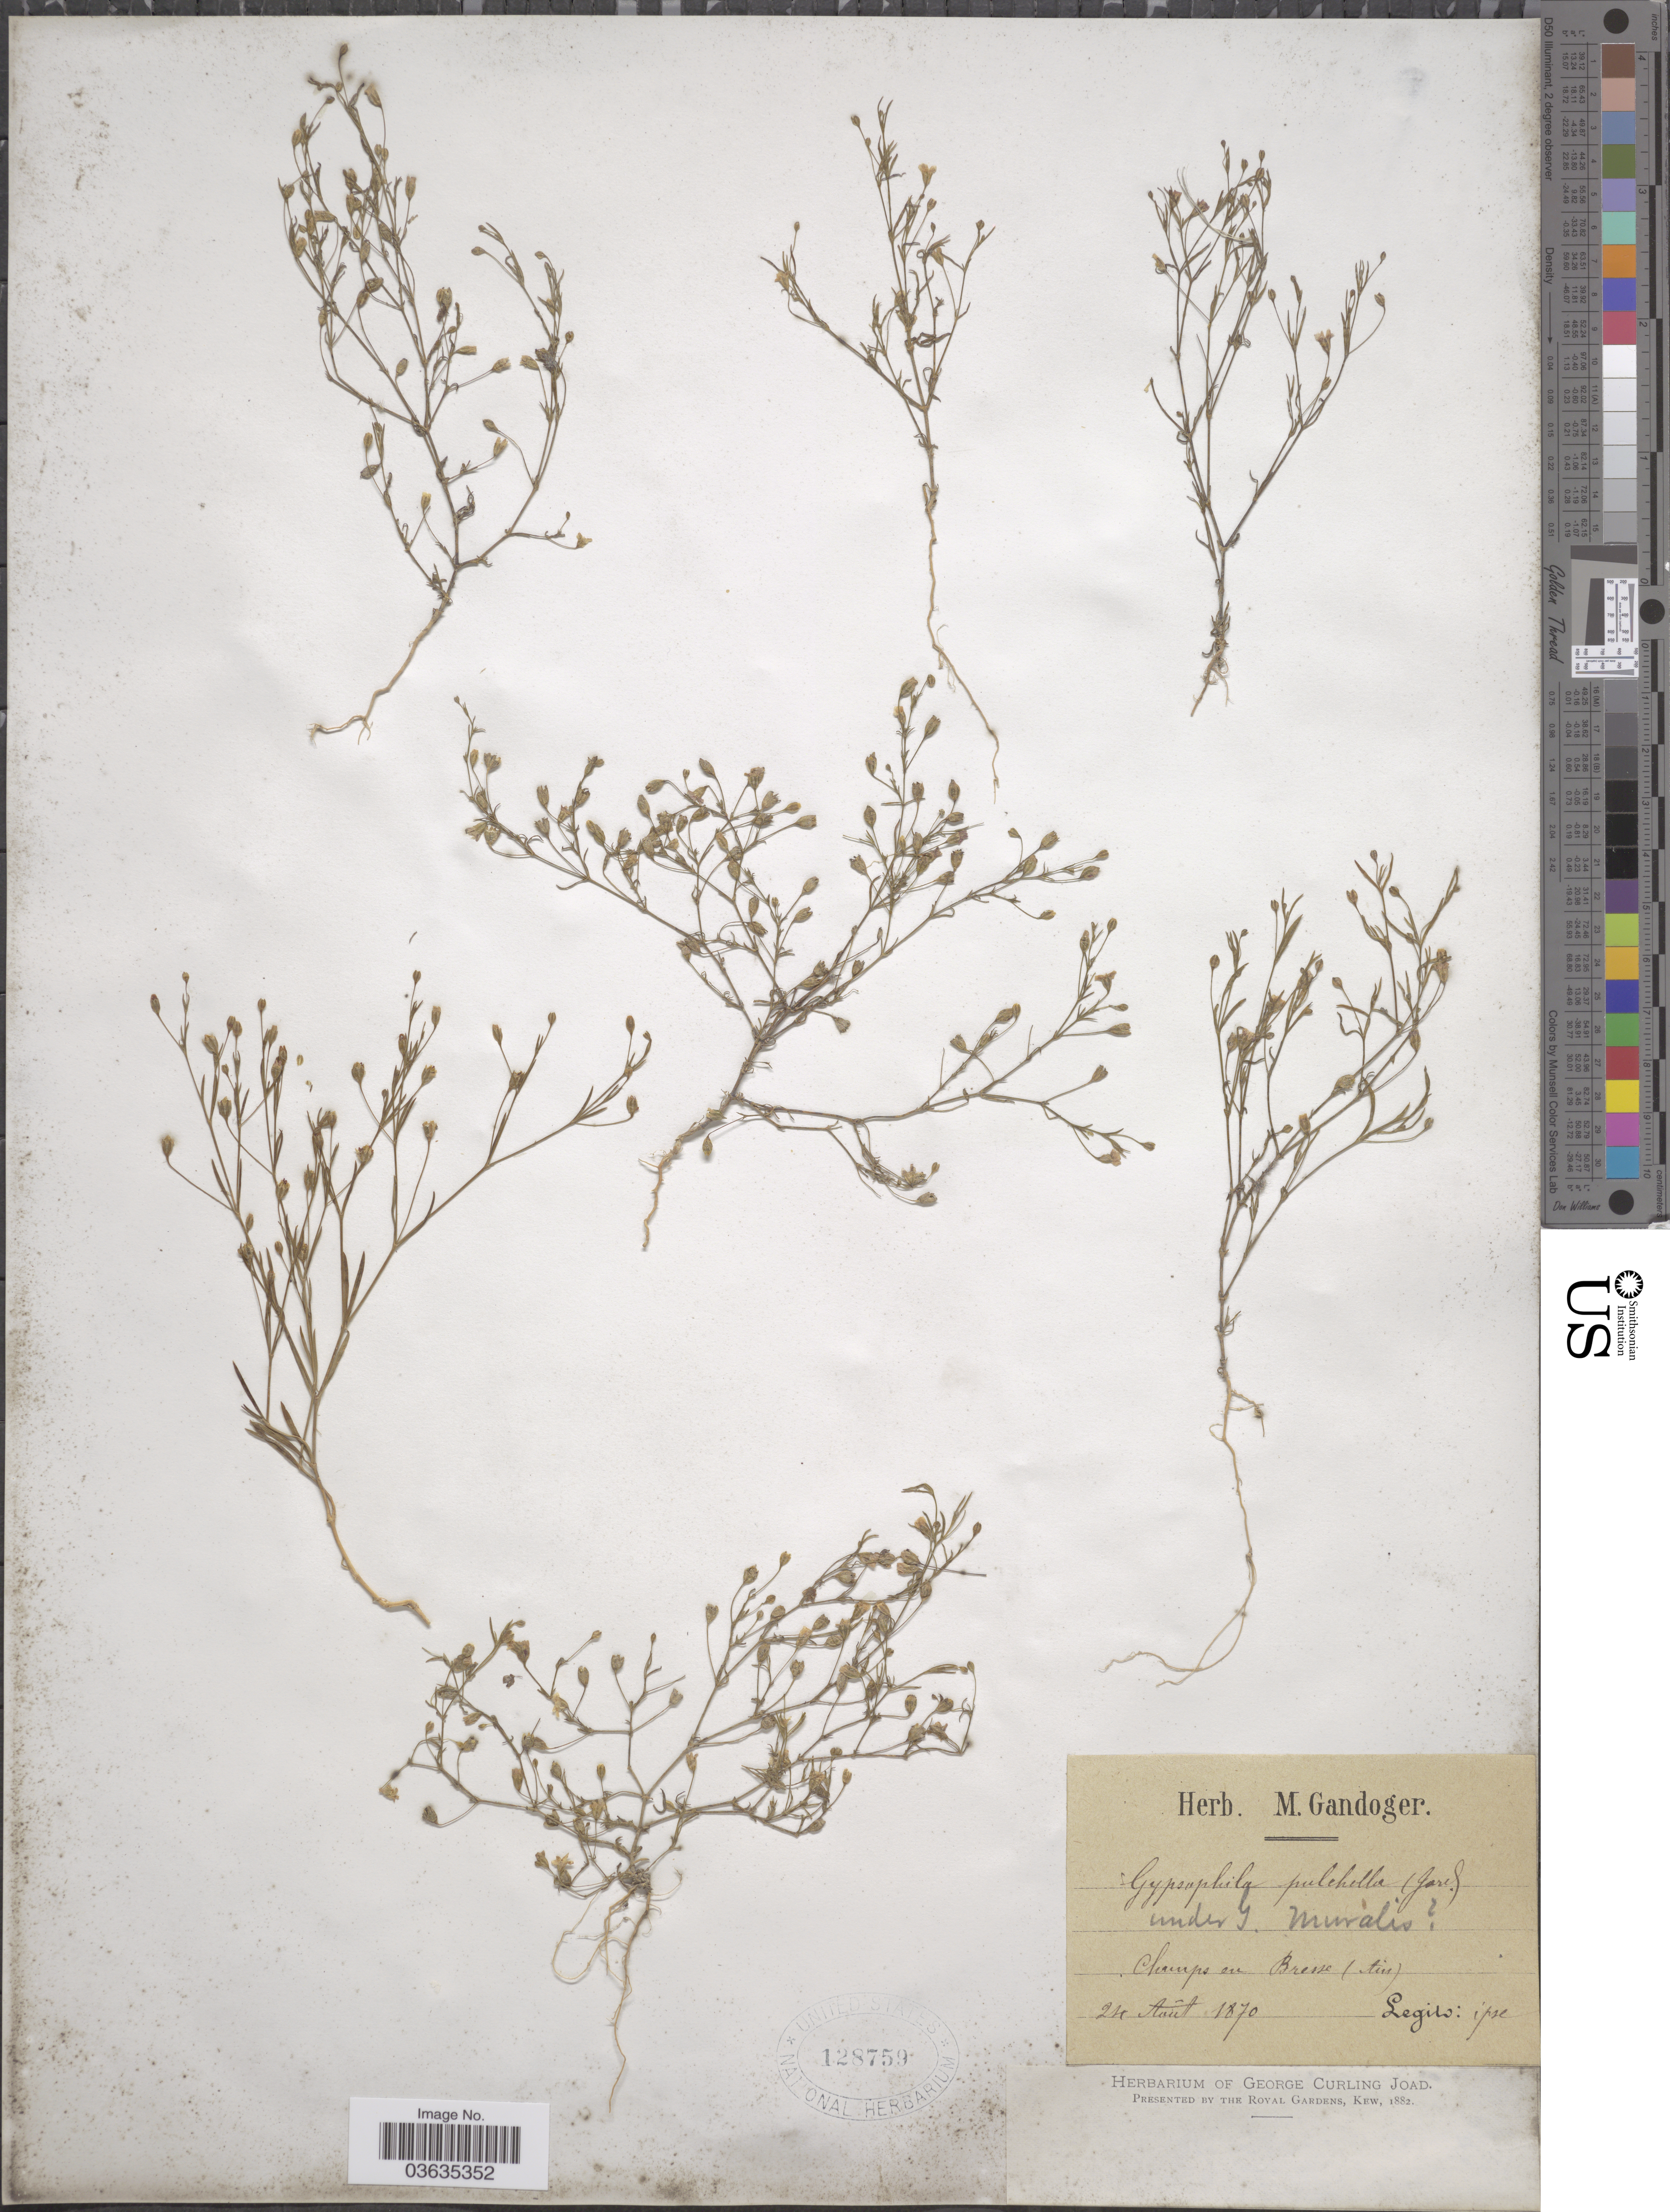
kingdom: Plantae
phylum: Tracheophyta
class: Magnoliopsida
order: Caryophyllales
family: Caryophyllaceae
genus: Psammophiliella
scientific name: Psammophiliella muralis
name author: (L.) Ikonn.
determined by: U.S. National Herbarium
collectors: M. Gandoger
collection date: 1870-08-24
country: France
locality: Champs en Bresse (Ain).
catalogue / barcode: US 128759